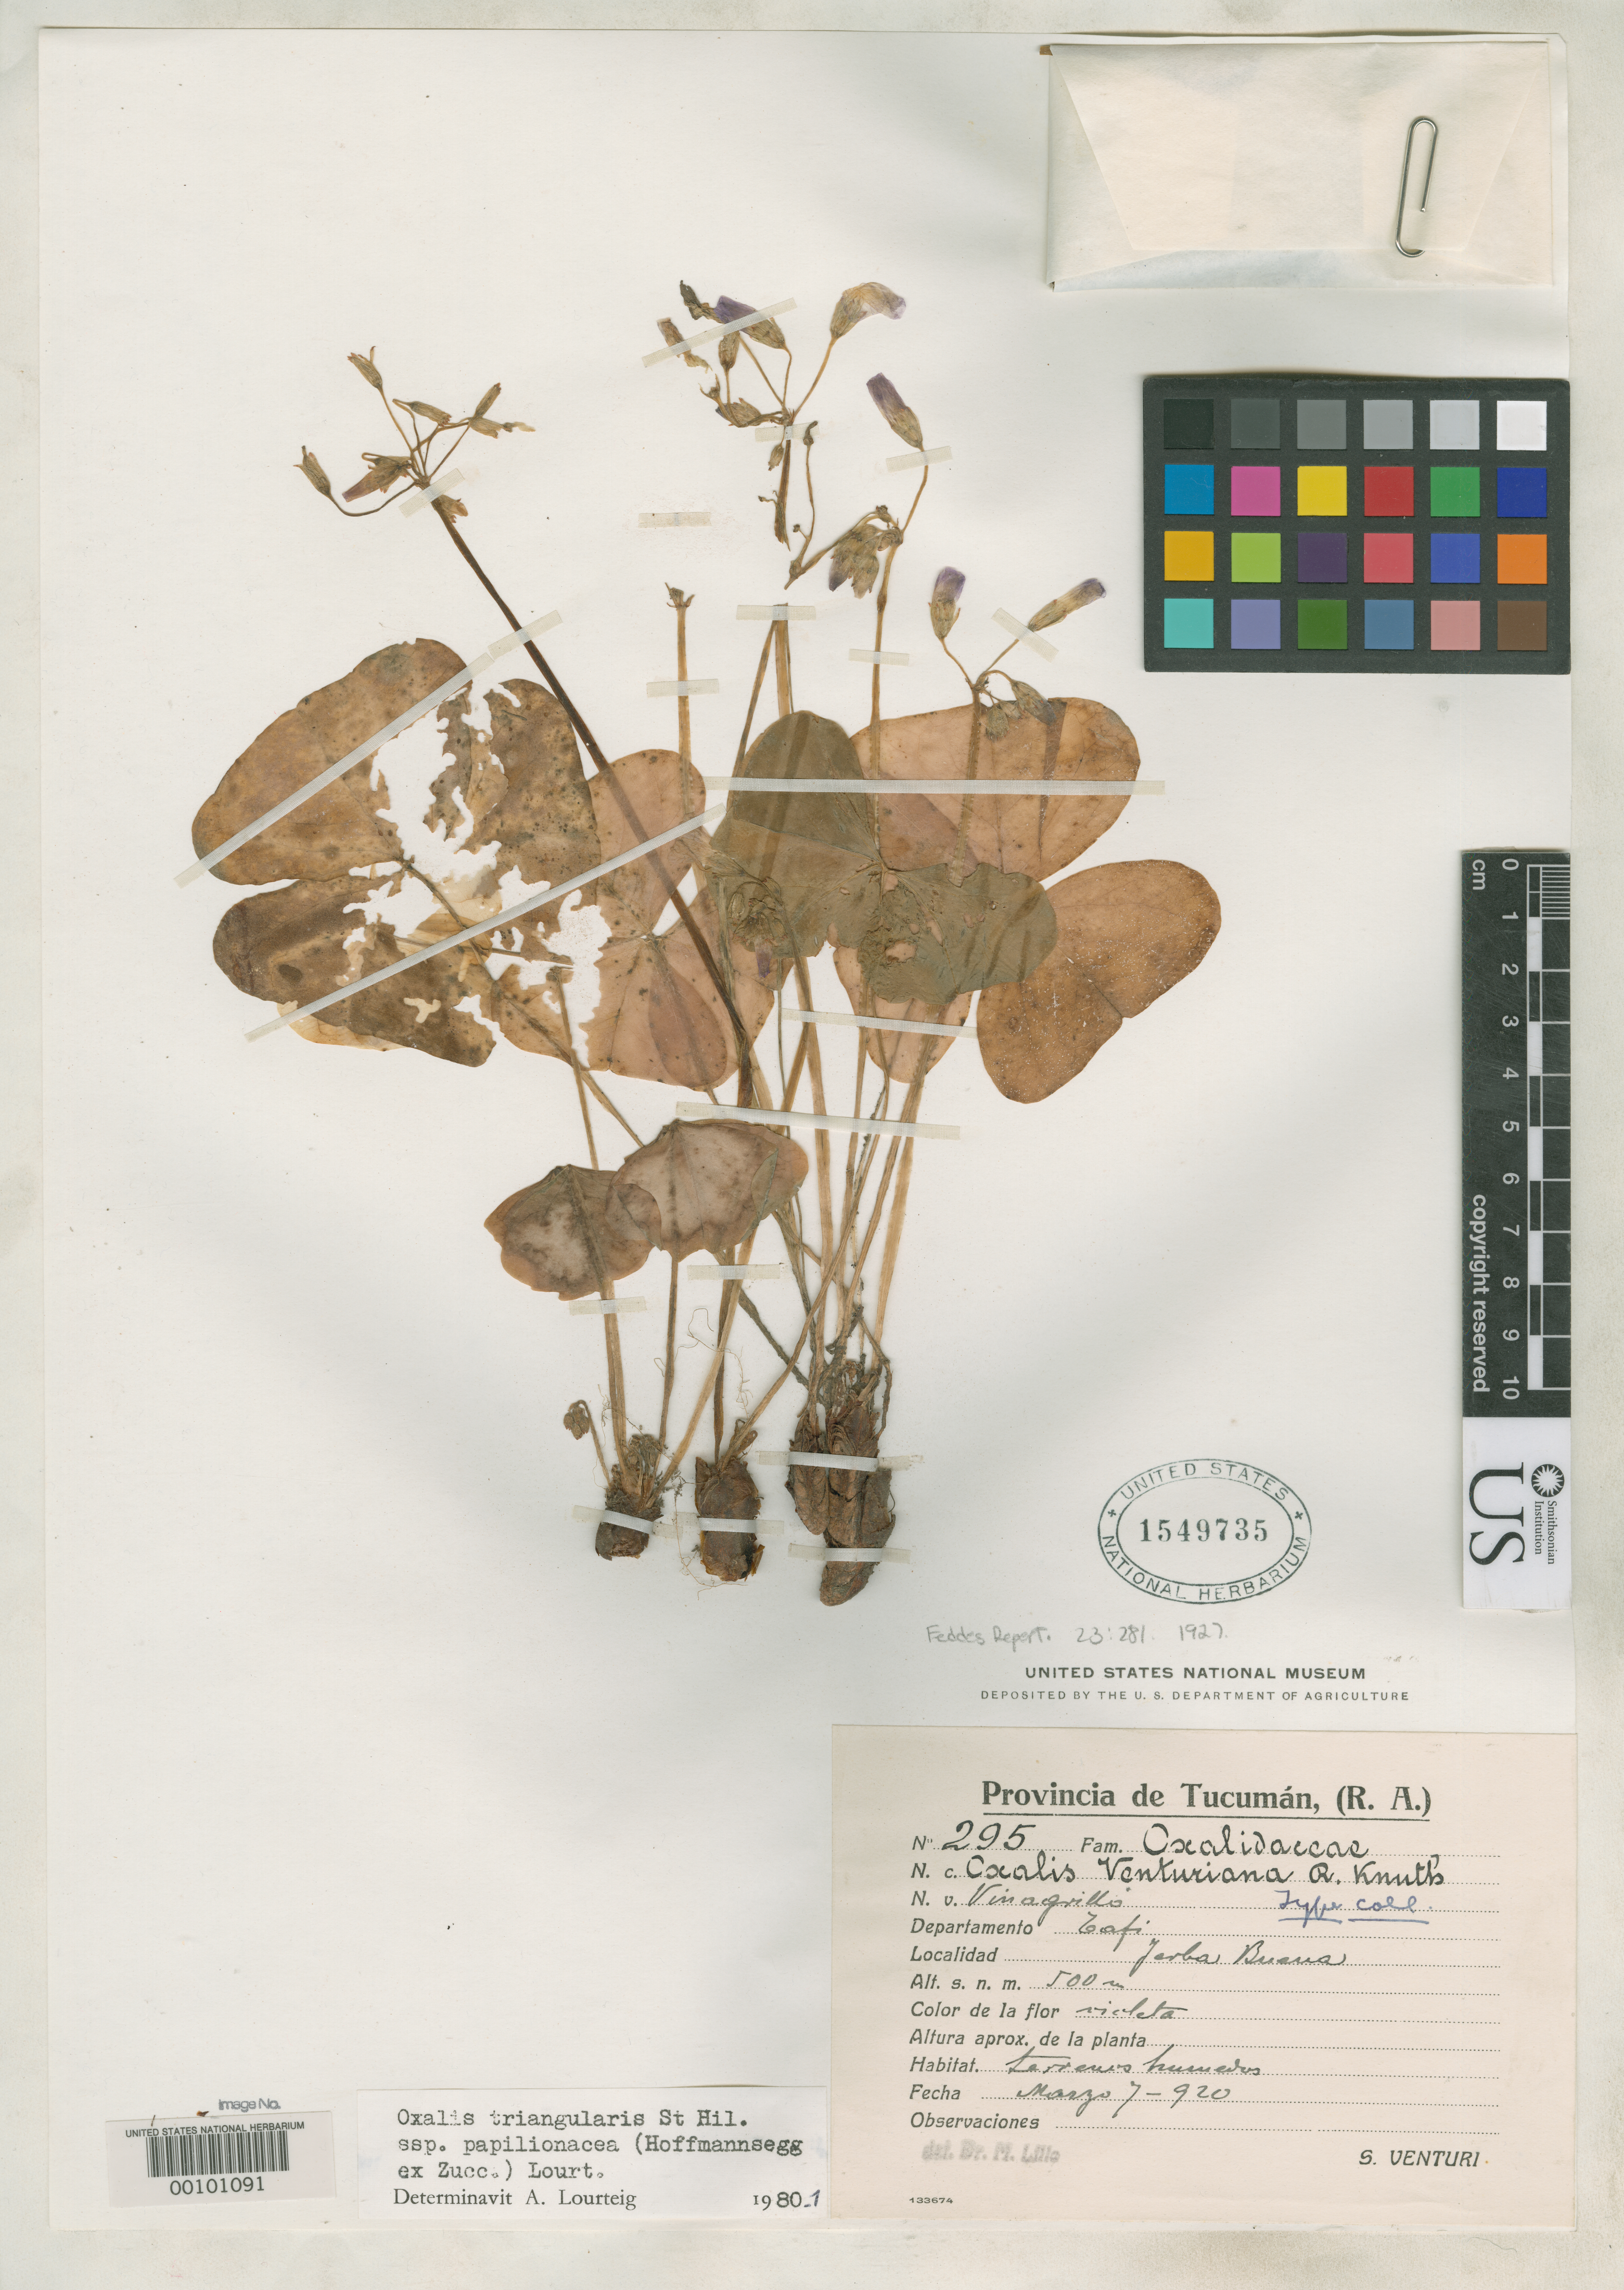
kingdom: Plantae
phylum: Tracheophyta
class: Magnoliopsida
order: Oxalidales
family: Oxalidaceae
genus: Oxalis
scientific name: Oxalis venturiana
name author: R. Knuth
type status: Isotype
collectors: S. Venturi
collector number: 295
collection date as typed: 07 Mar 1920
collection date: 1920-03-07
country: Argentina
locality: Jarba Buena.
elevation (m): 500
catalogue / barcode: US 1549735